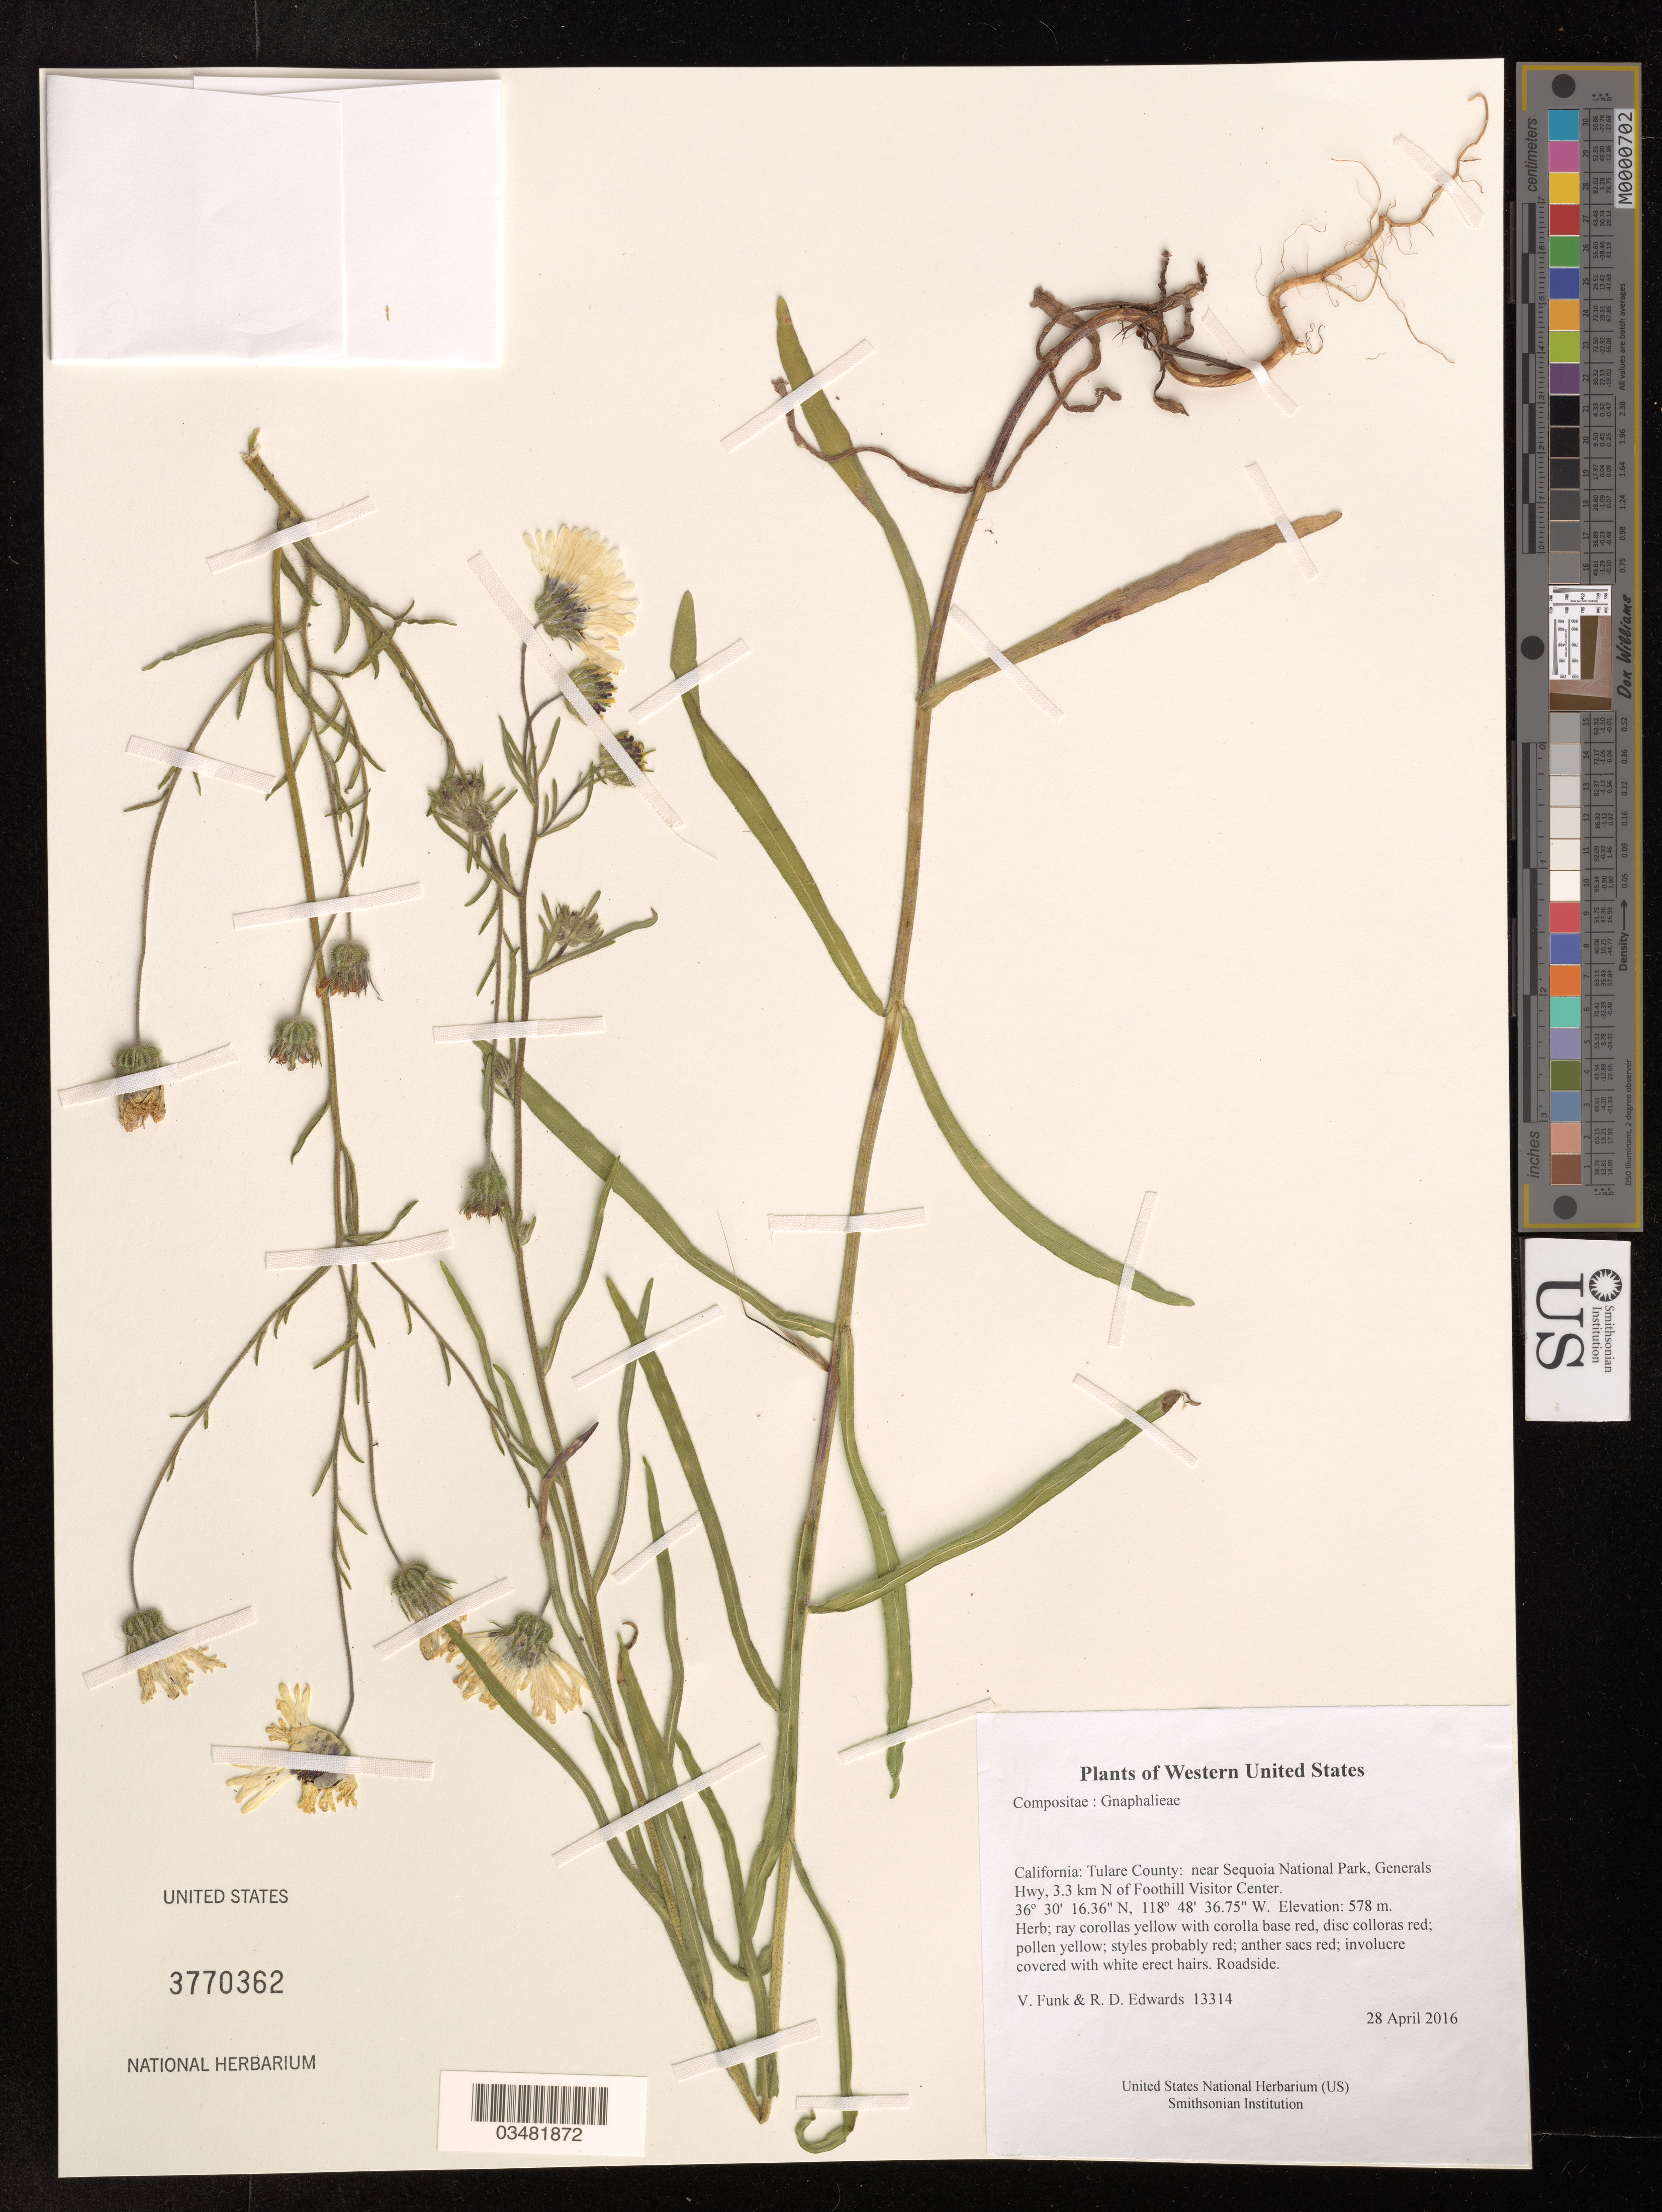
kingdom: Plantae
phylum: Tracheophyta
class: Magnoliopsida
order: Asterales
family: Asteraceae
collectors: R.D. Edwards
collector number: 13314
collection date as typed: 28 April 2016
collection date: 2016-04-28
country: United States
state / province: California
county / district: Tulare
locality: near Sequoia National Park, Generals Hwy, 3.3 km N of Foothill Visitor Center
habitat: Roadside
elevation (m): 578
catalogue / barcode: US 3770362